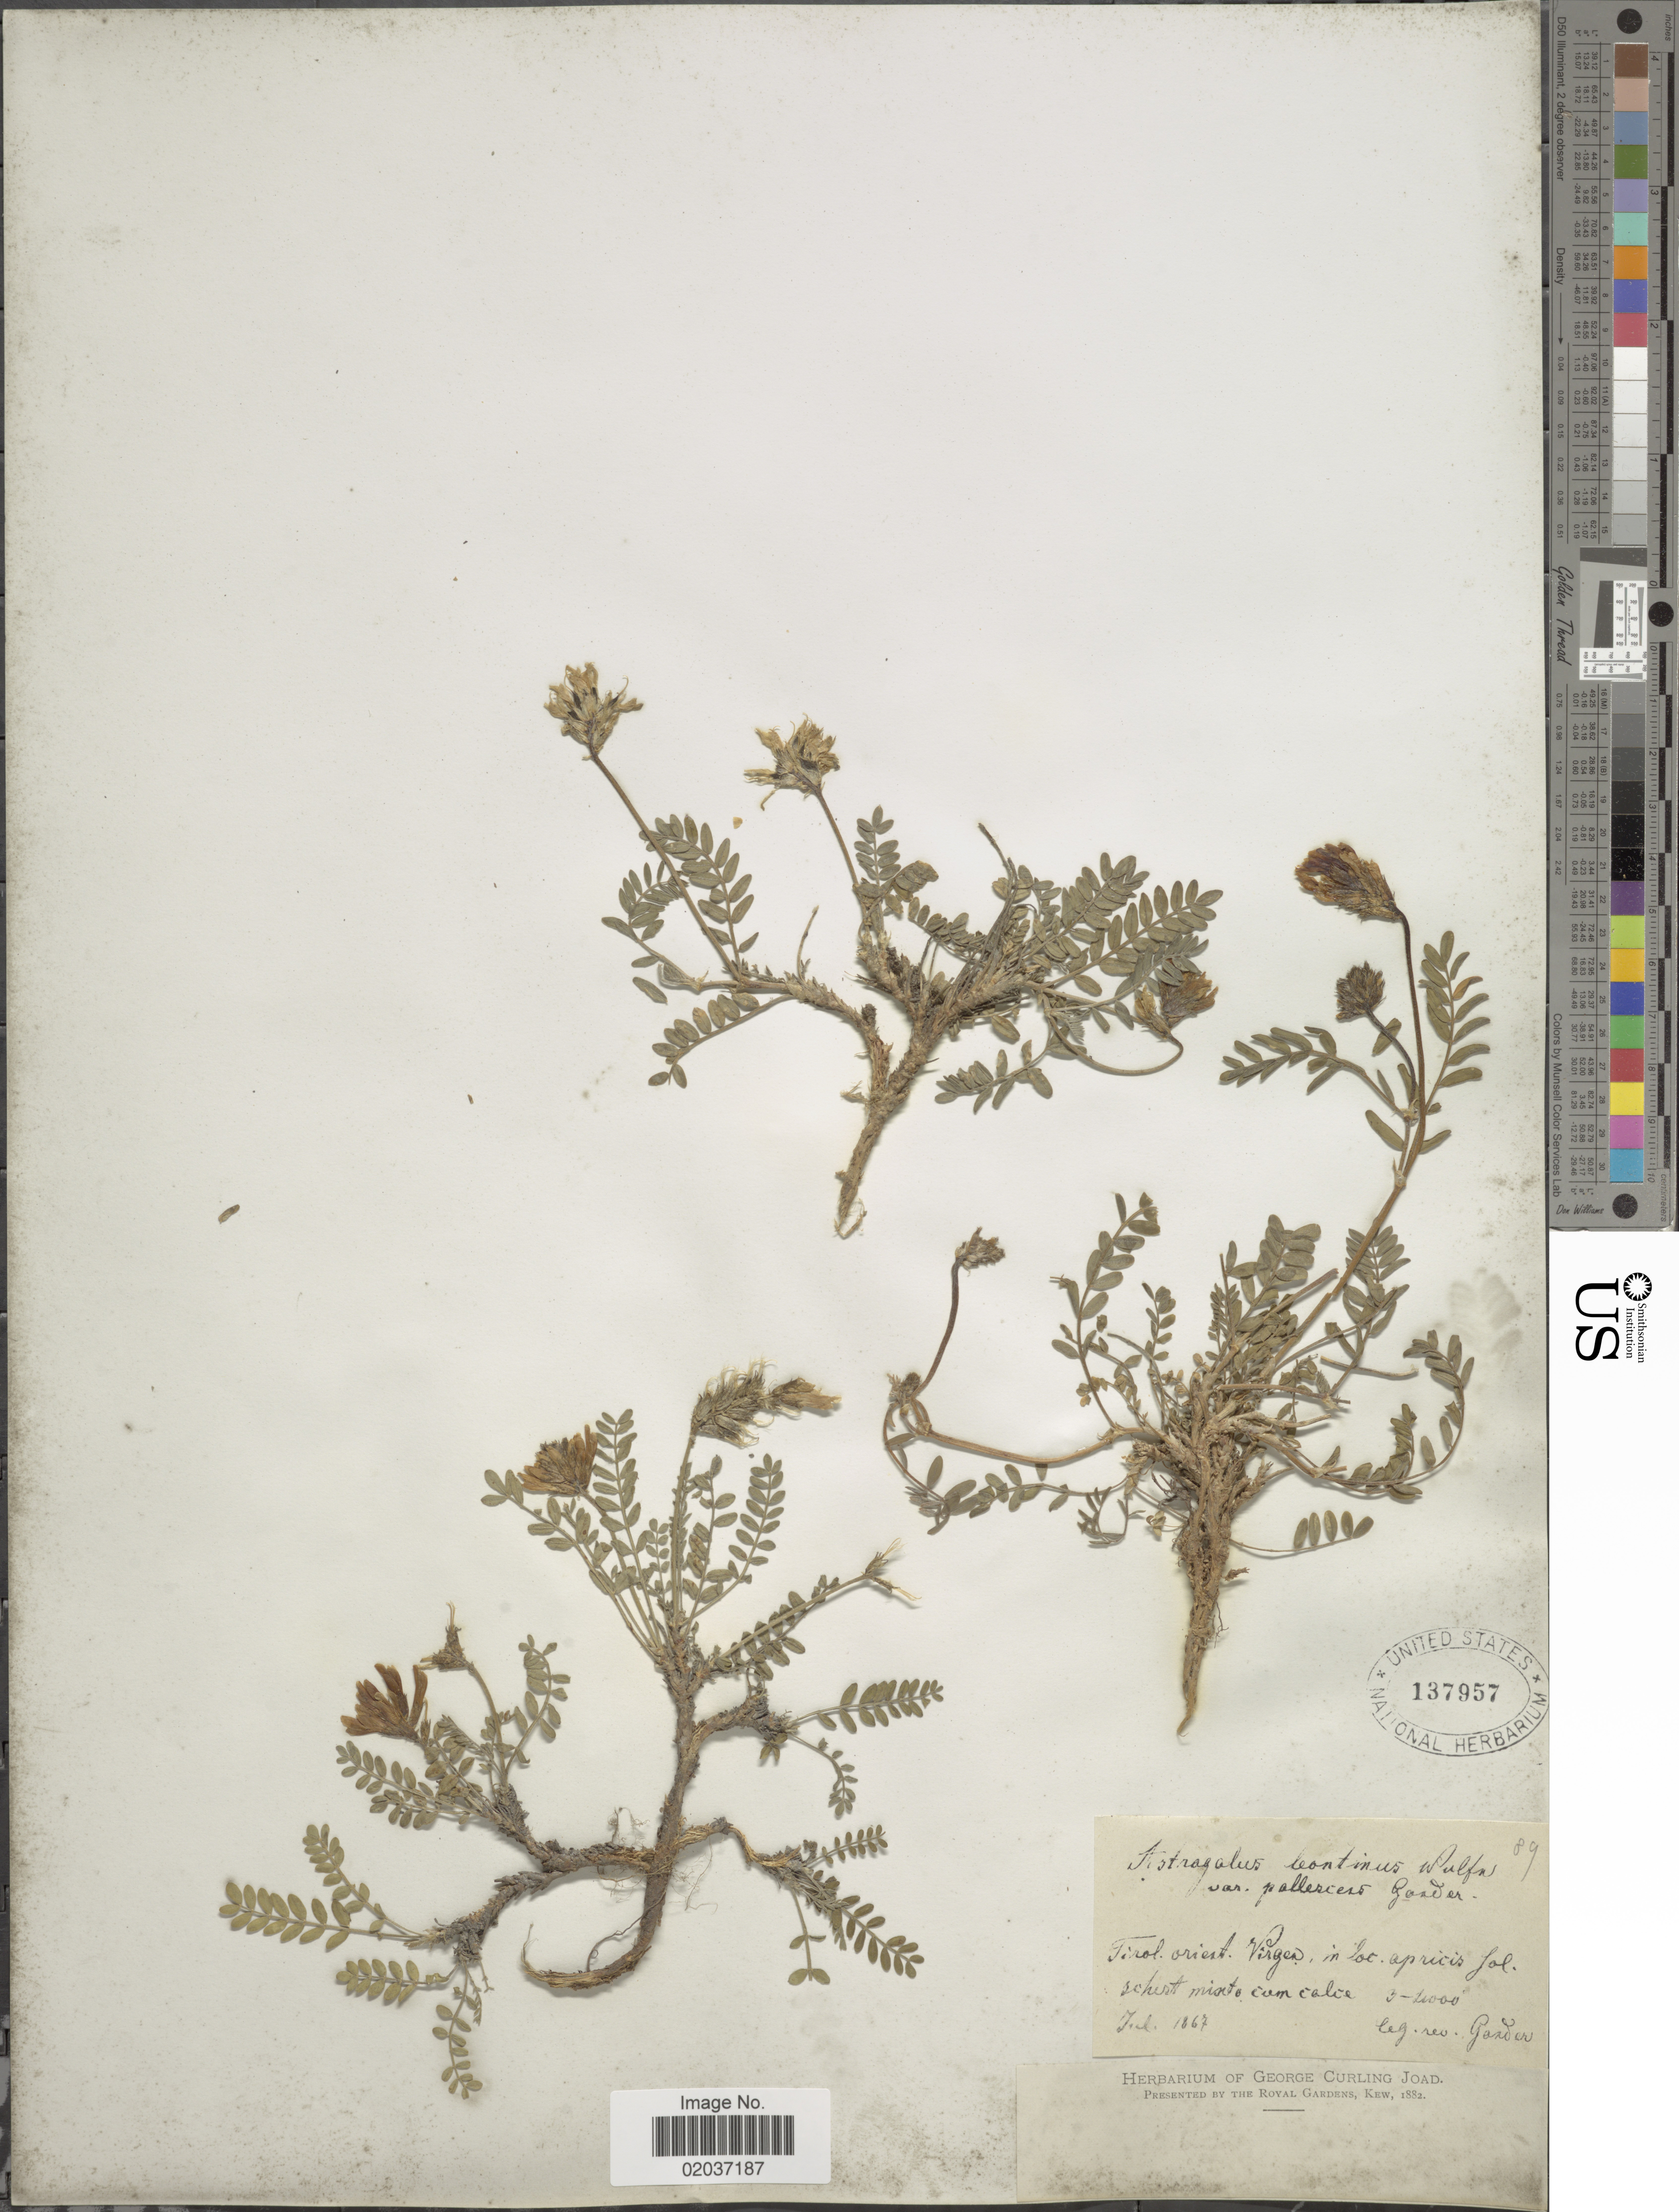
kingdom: Plantae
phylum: Tracheophyta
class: Magnoliopsida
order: Fabales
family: Fabaceae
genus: Astragalus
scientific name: Astragalus leontinus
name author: Wulfen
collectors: Gander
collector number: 89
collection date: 1867-07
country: Austria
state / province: Tirol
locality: Tirol, orient Virgen, in loca apricis fol. Schist mixte com calca.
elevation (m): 914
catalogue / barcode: US 137957